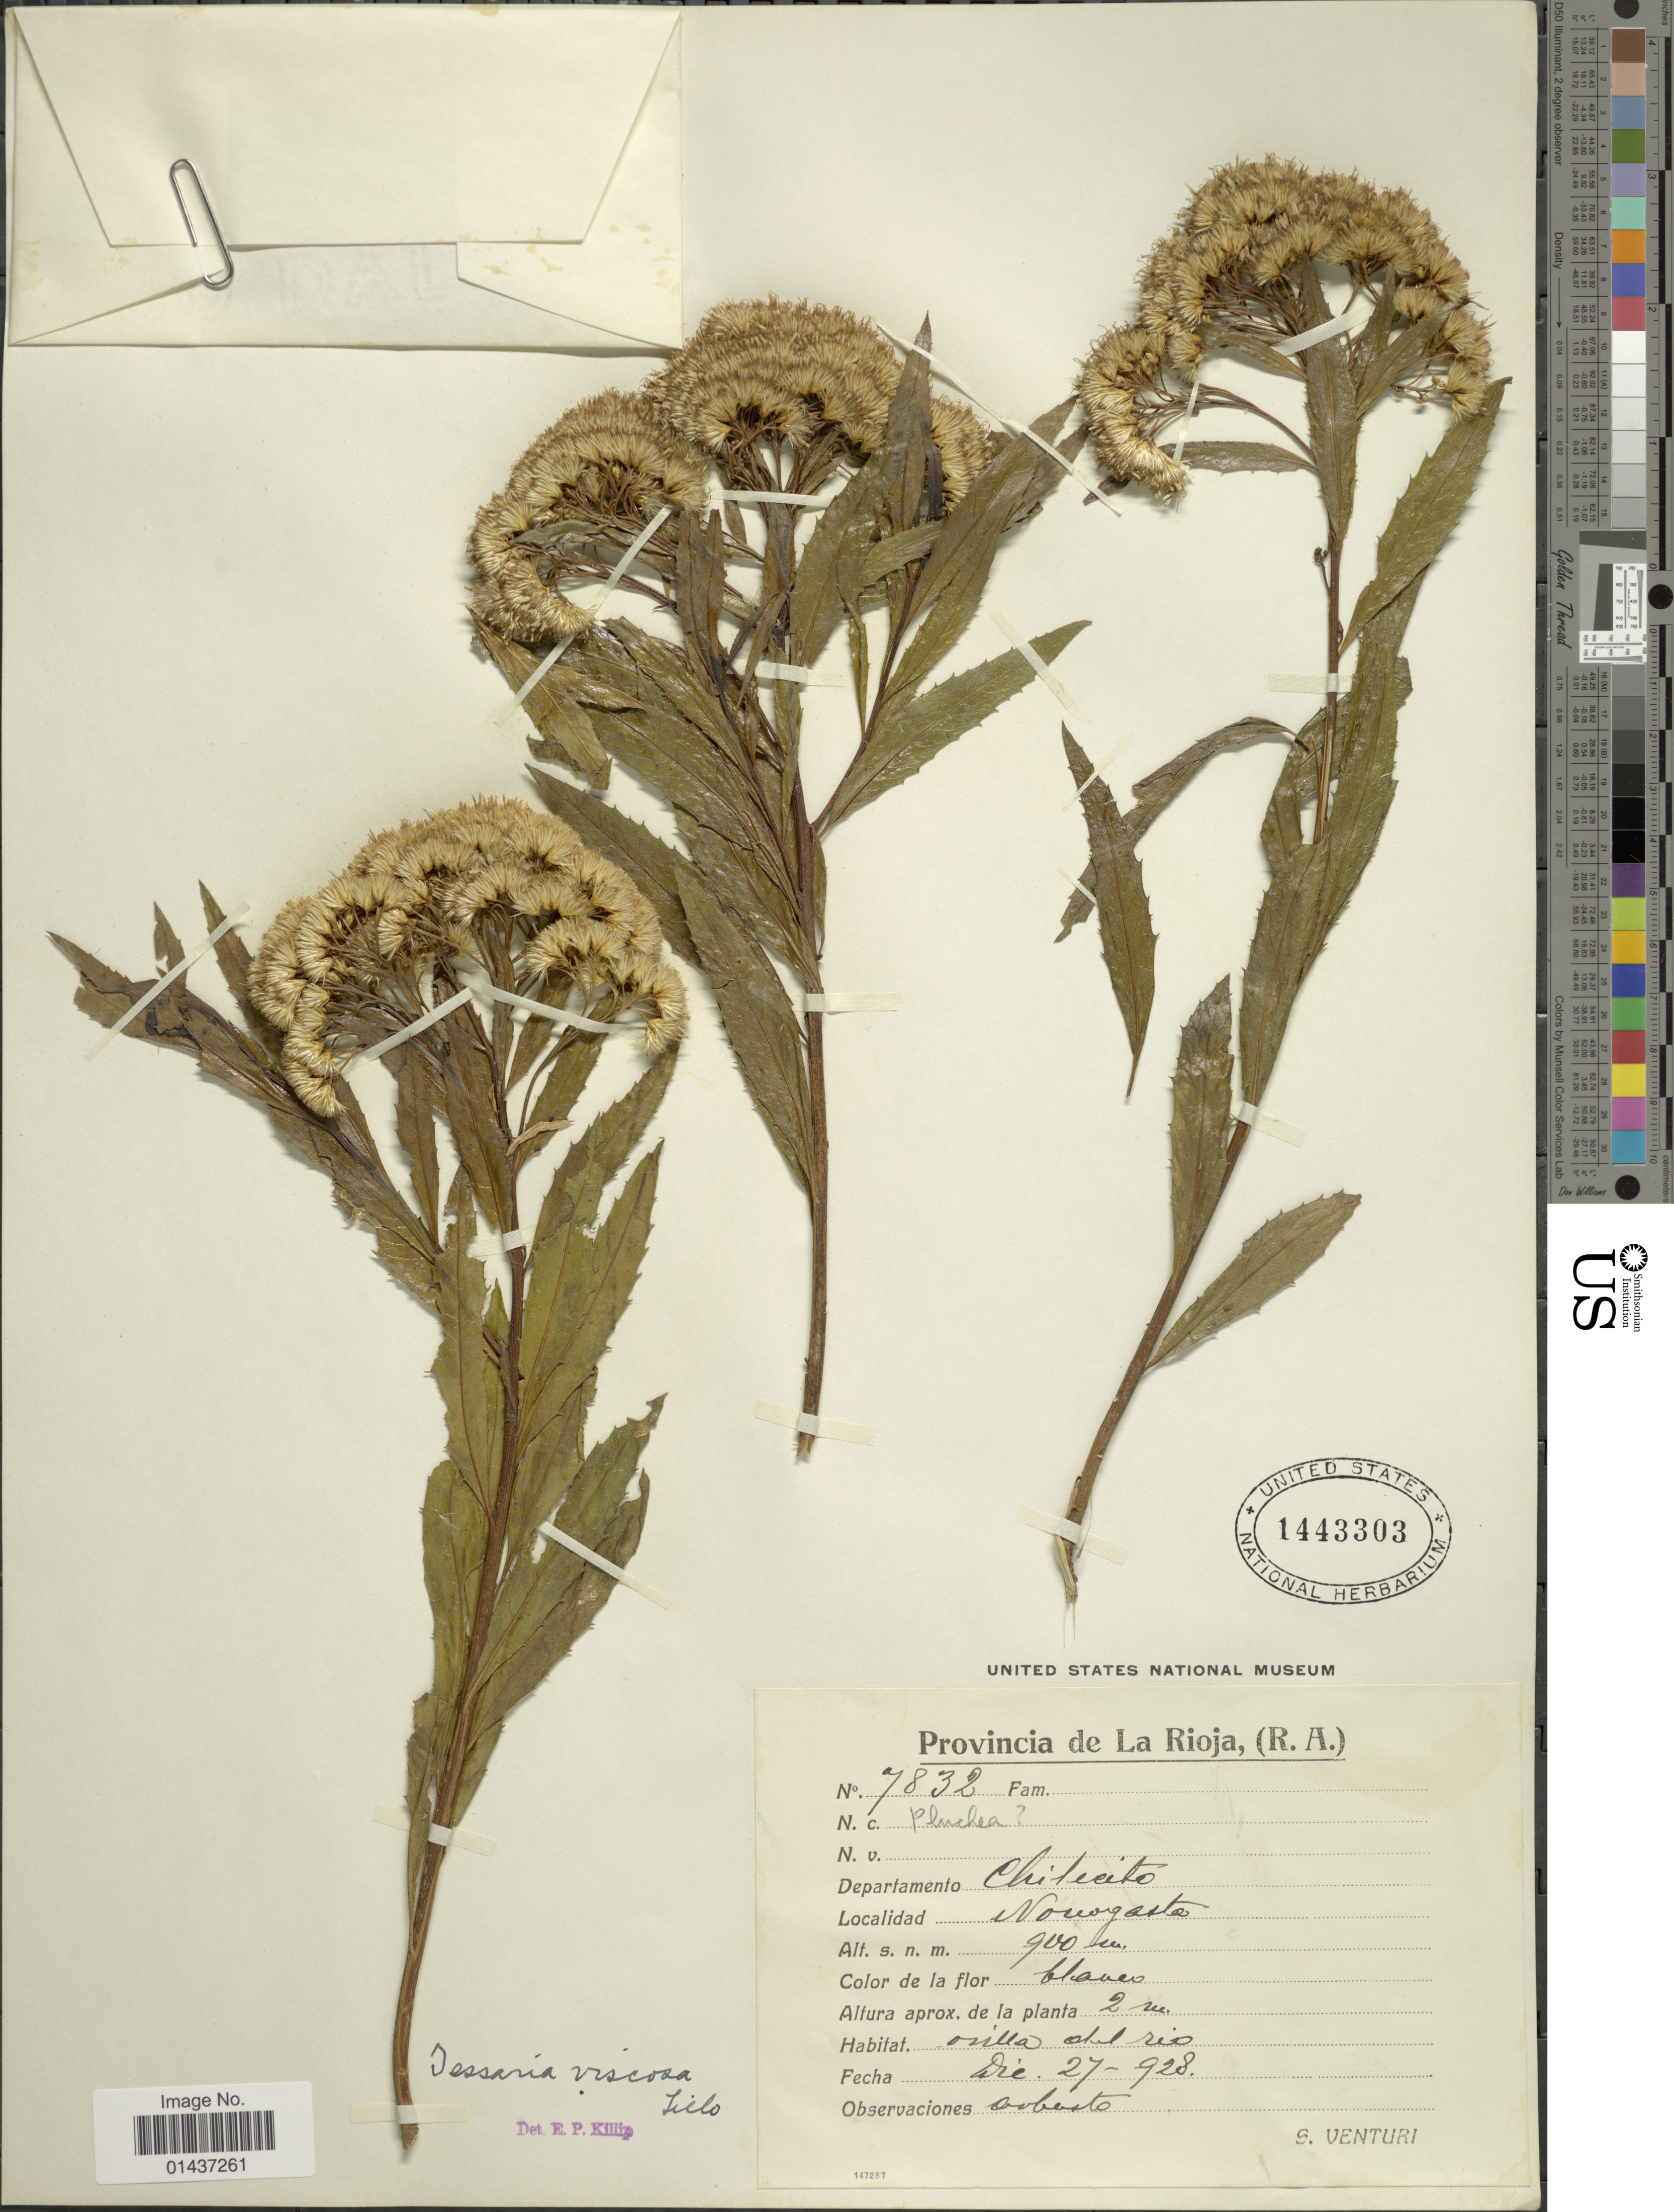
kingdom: Plantae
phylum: Tracheophyta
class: Magnoliopsida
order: Asterales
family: Asteraceae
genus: Tessaria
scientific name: Tessaria dodoneifolia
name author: (Hook. & Arn.) Cabrera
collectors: S. Venturi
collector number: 7832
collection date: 1928-12-27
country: Argentina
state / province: La Rioja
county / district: Chilecito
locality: Nonogasta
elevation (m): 900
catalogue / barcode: US 1443303